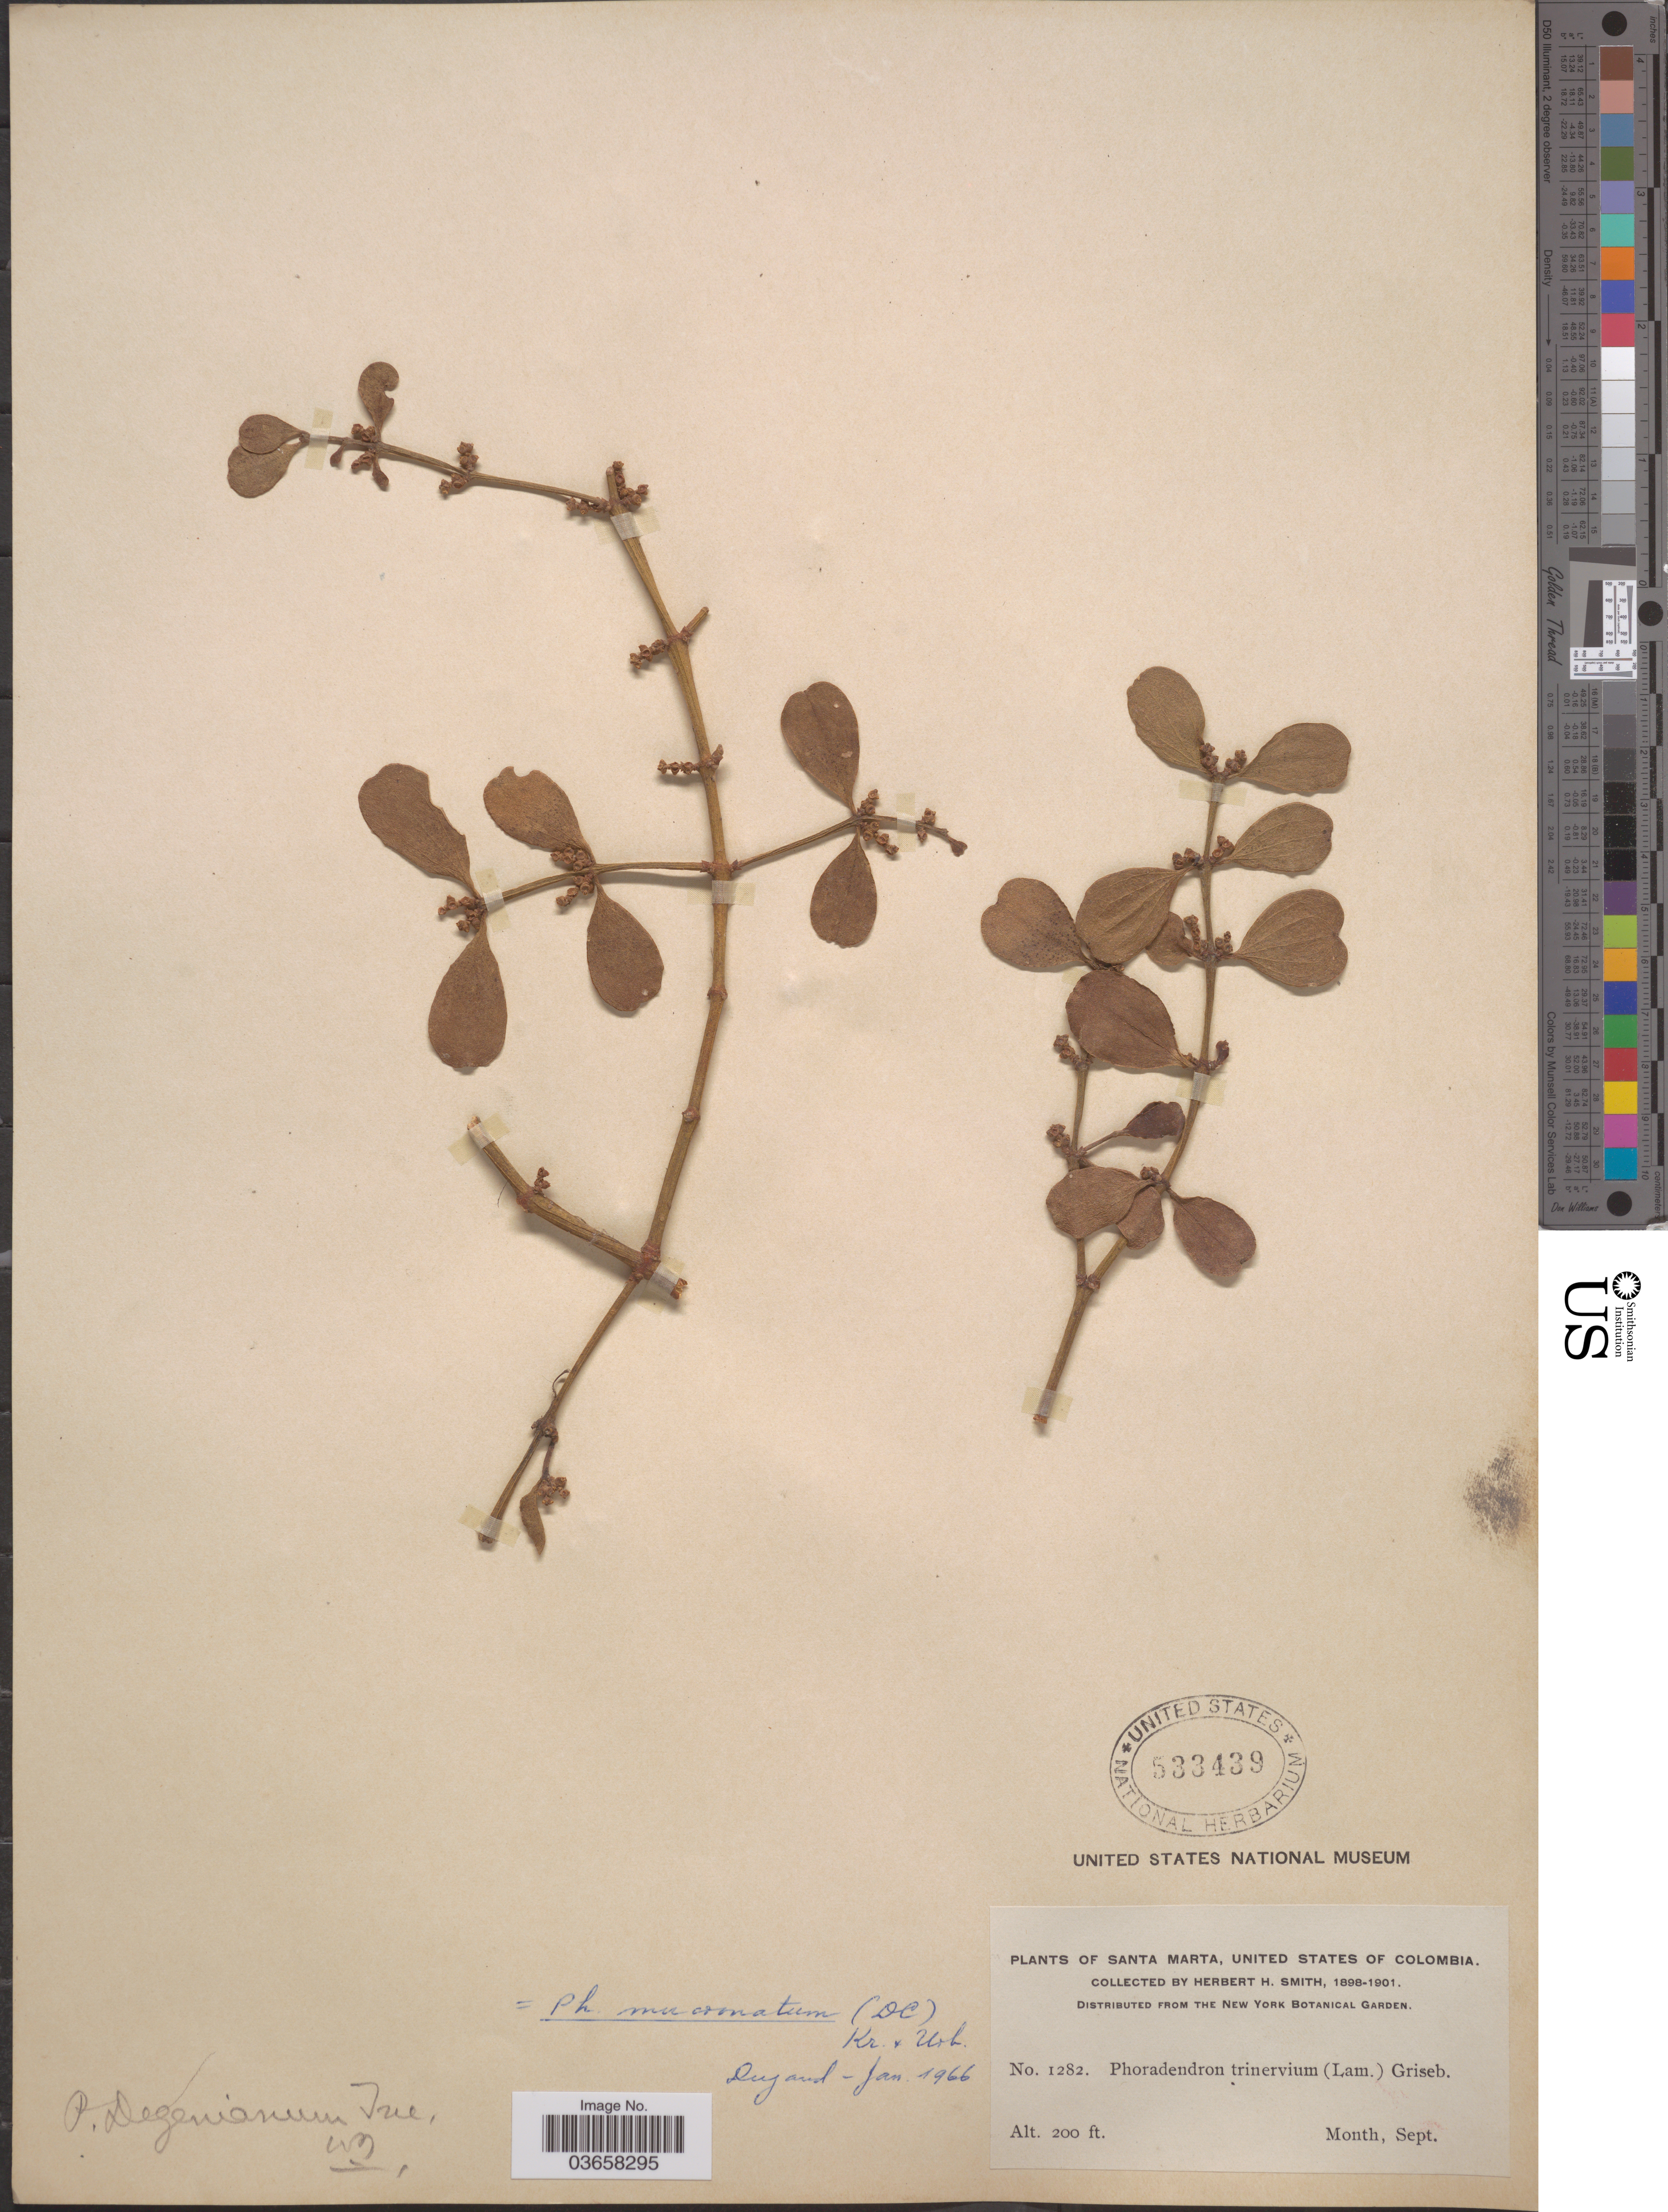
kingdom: Plantae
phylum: Tracheophyta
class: Magnoliopsida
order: Santalales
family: Viscaceae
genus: Phoradendron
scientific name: Phoradendron mucronatum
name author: (DC.) Krug & Urb.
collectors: Herbert H. Smith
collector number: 1282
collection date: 1898-09/1901-09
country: Colombia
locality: Santa Marta, United States of Colombia.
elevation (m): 61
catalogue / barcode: US 533439